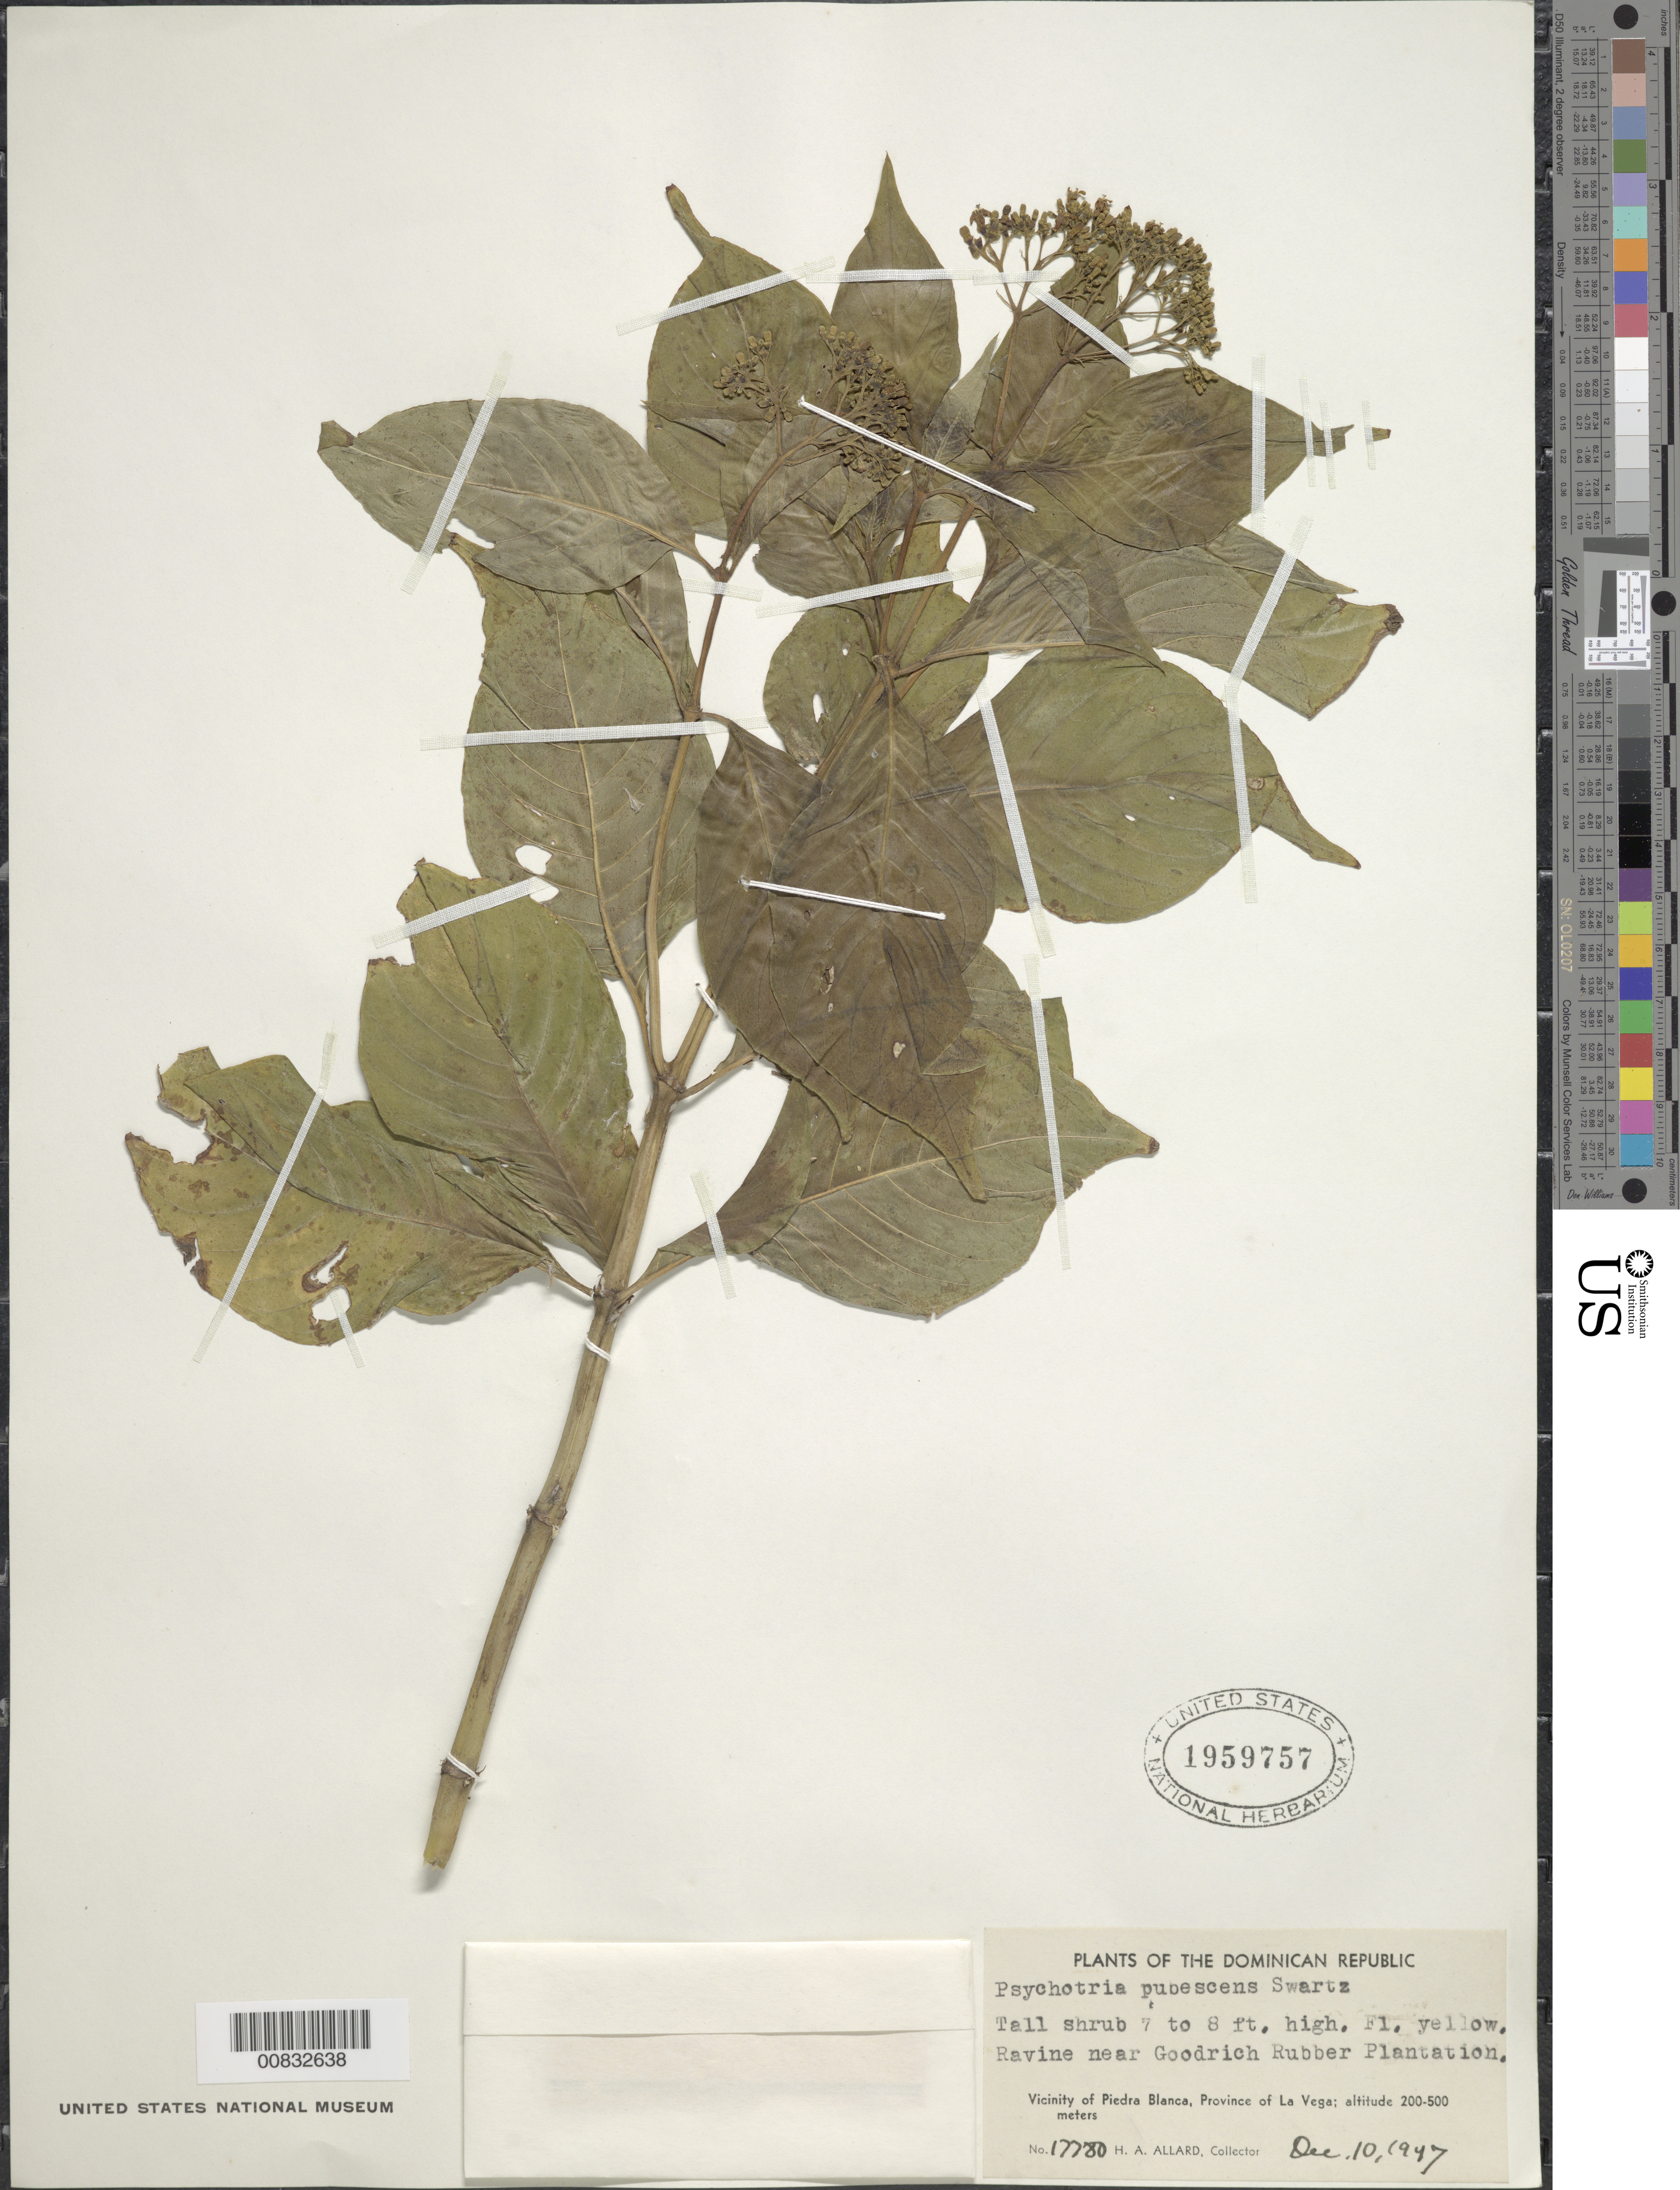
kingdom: Plantae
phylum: Tracheophyta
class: Magnoliopsida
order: Gentianales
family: Rubiaceae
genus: Psychotria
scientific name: Psychotria pubescens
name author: Sw.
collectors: H. A. Allard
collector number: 17780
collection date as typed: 10 Dec 1947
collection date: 1947-12-10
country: Dominican Republic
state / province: La Vega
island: Hispaniola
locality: Vicinity of Piedra Blanca, near Goodrich Rubber Plantation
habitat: Ravine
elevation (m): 200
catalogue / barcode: US 1959757